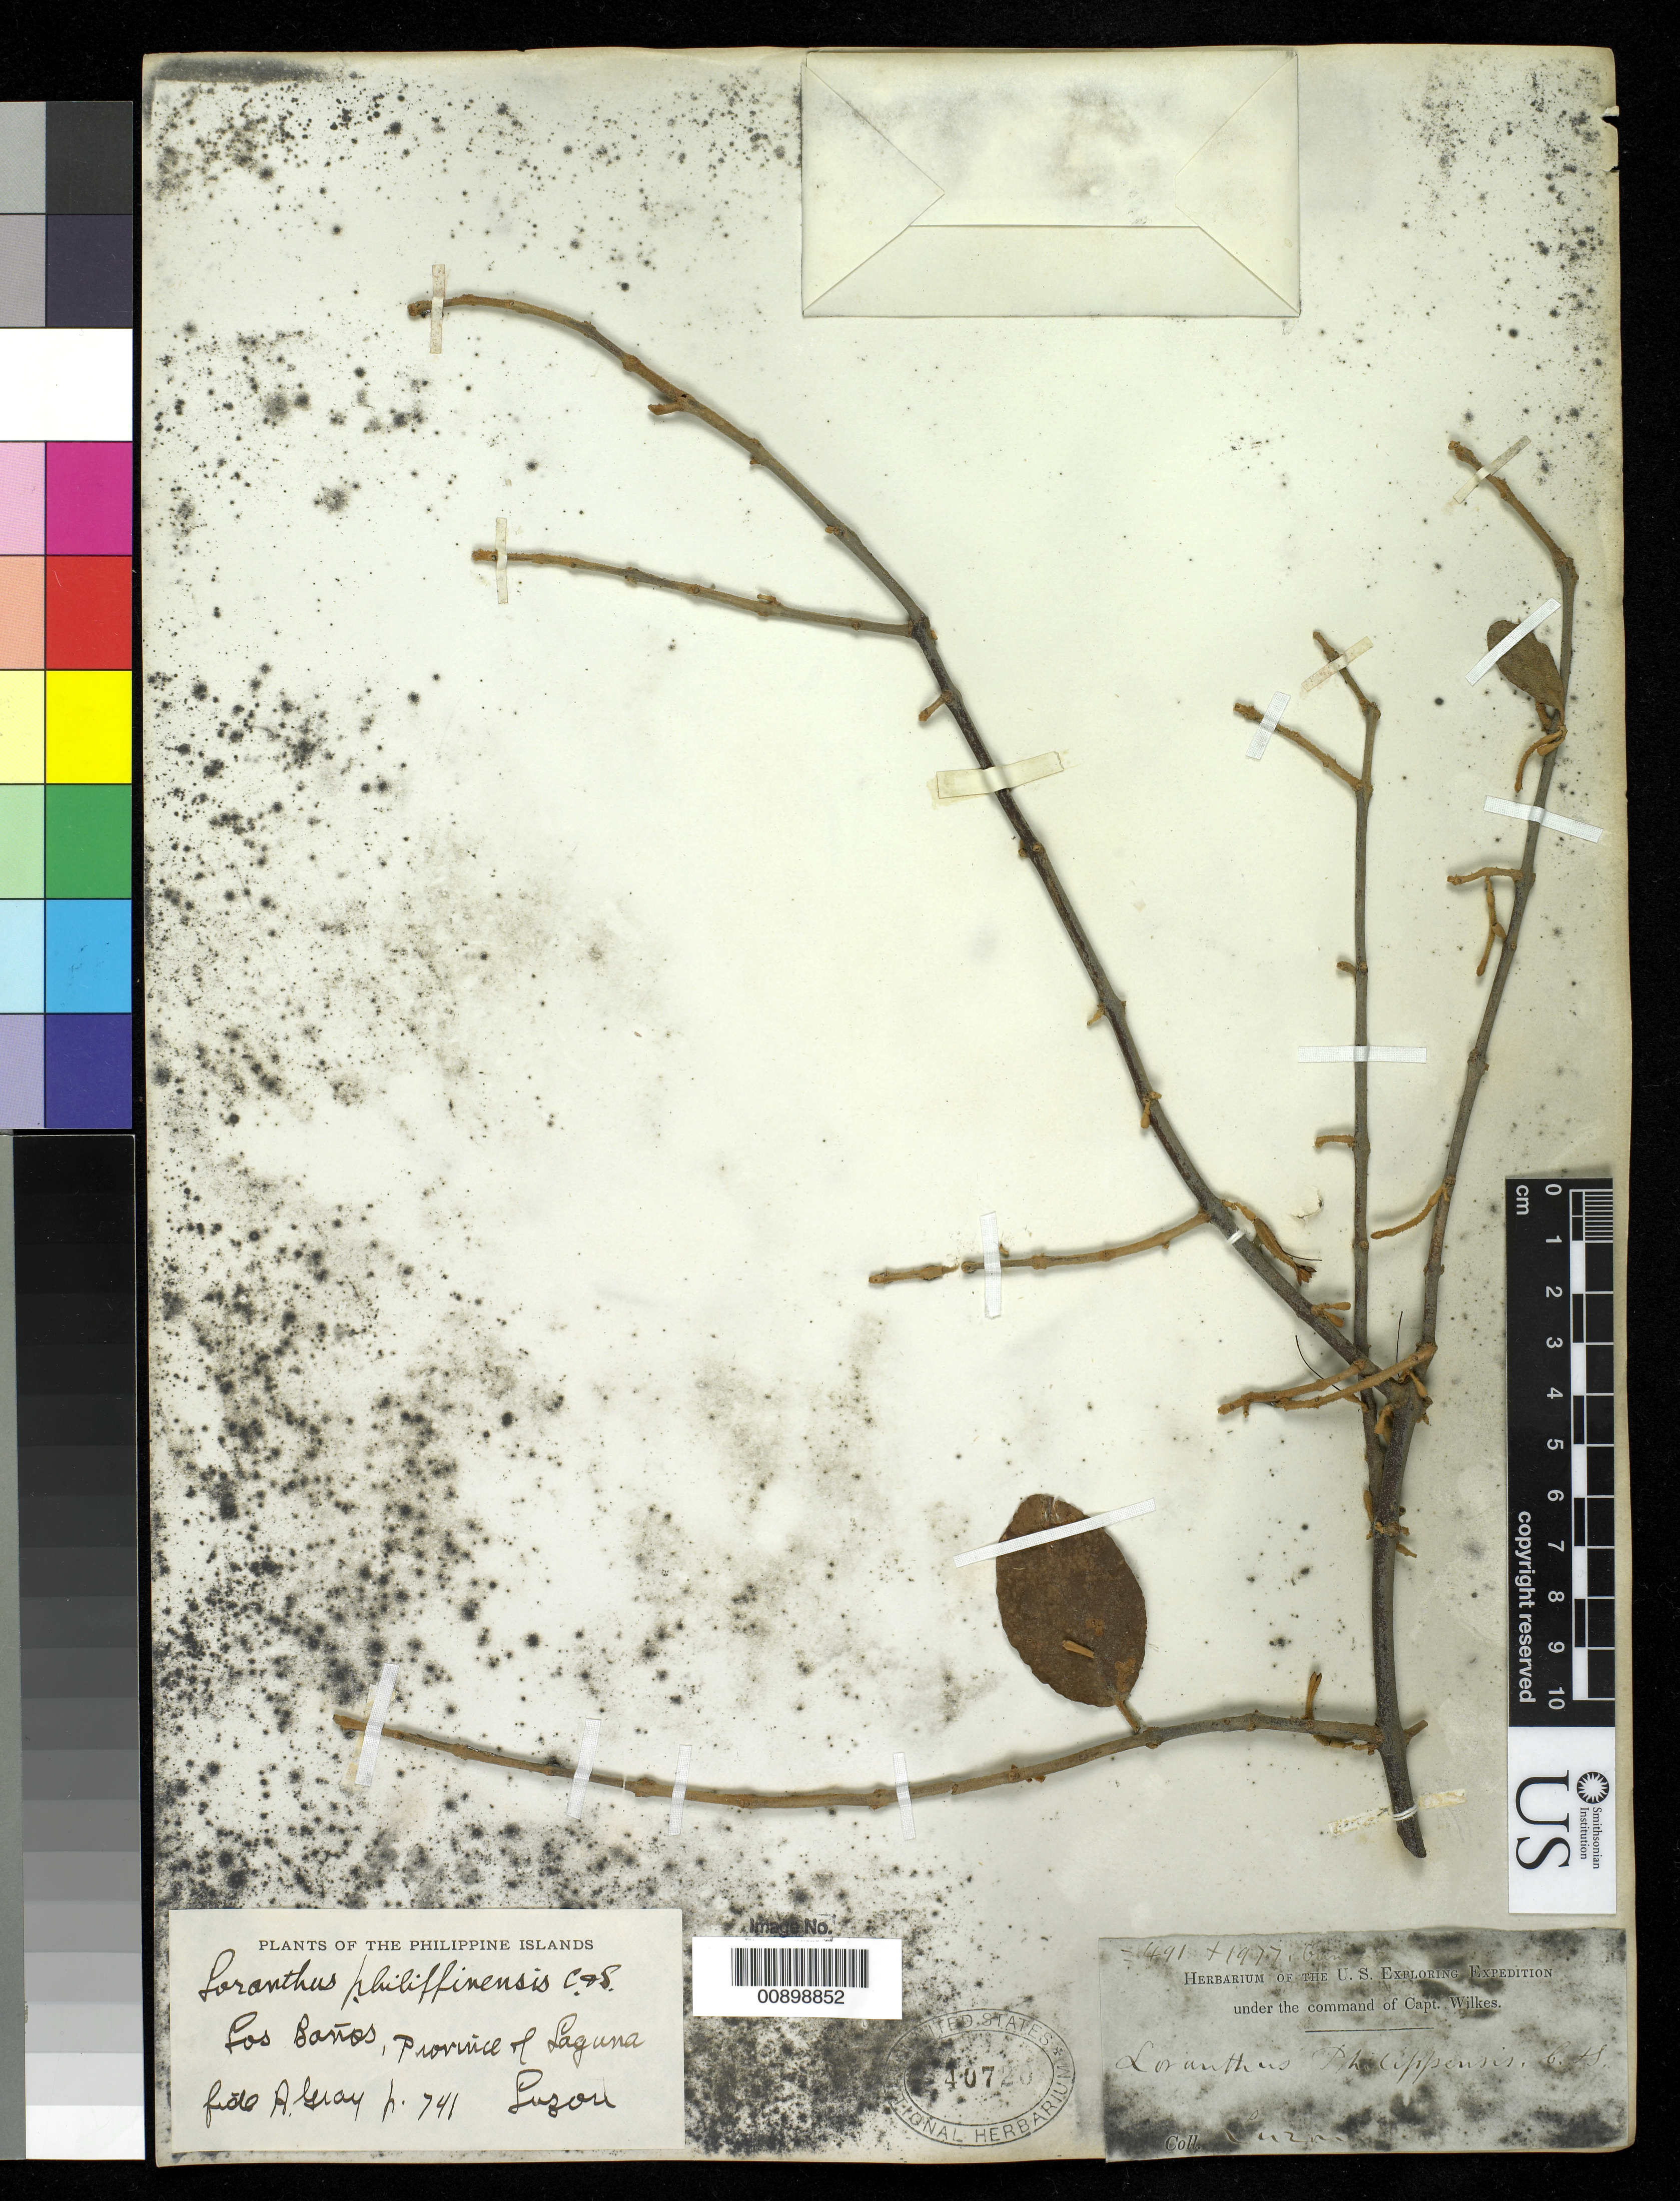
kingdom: Plantae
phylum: Tracheophyta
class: Magnoliopsida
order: Santalales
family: Loranthaceae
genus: Scurrula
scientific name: Scurrula atropurpurea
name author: (Blume) Danser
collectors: Wilkes Explor. Exped.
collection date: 1838/1842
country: Philippines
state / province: Calabarzon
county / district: Laguna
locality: Luzon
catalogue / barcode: US 40720